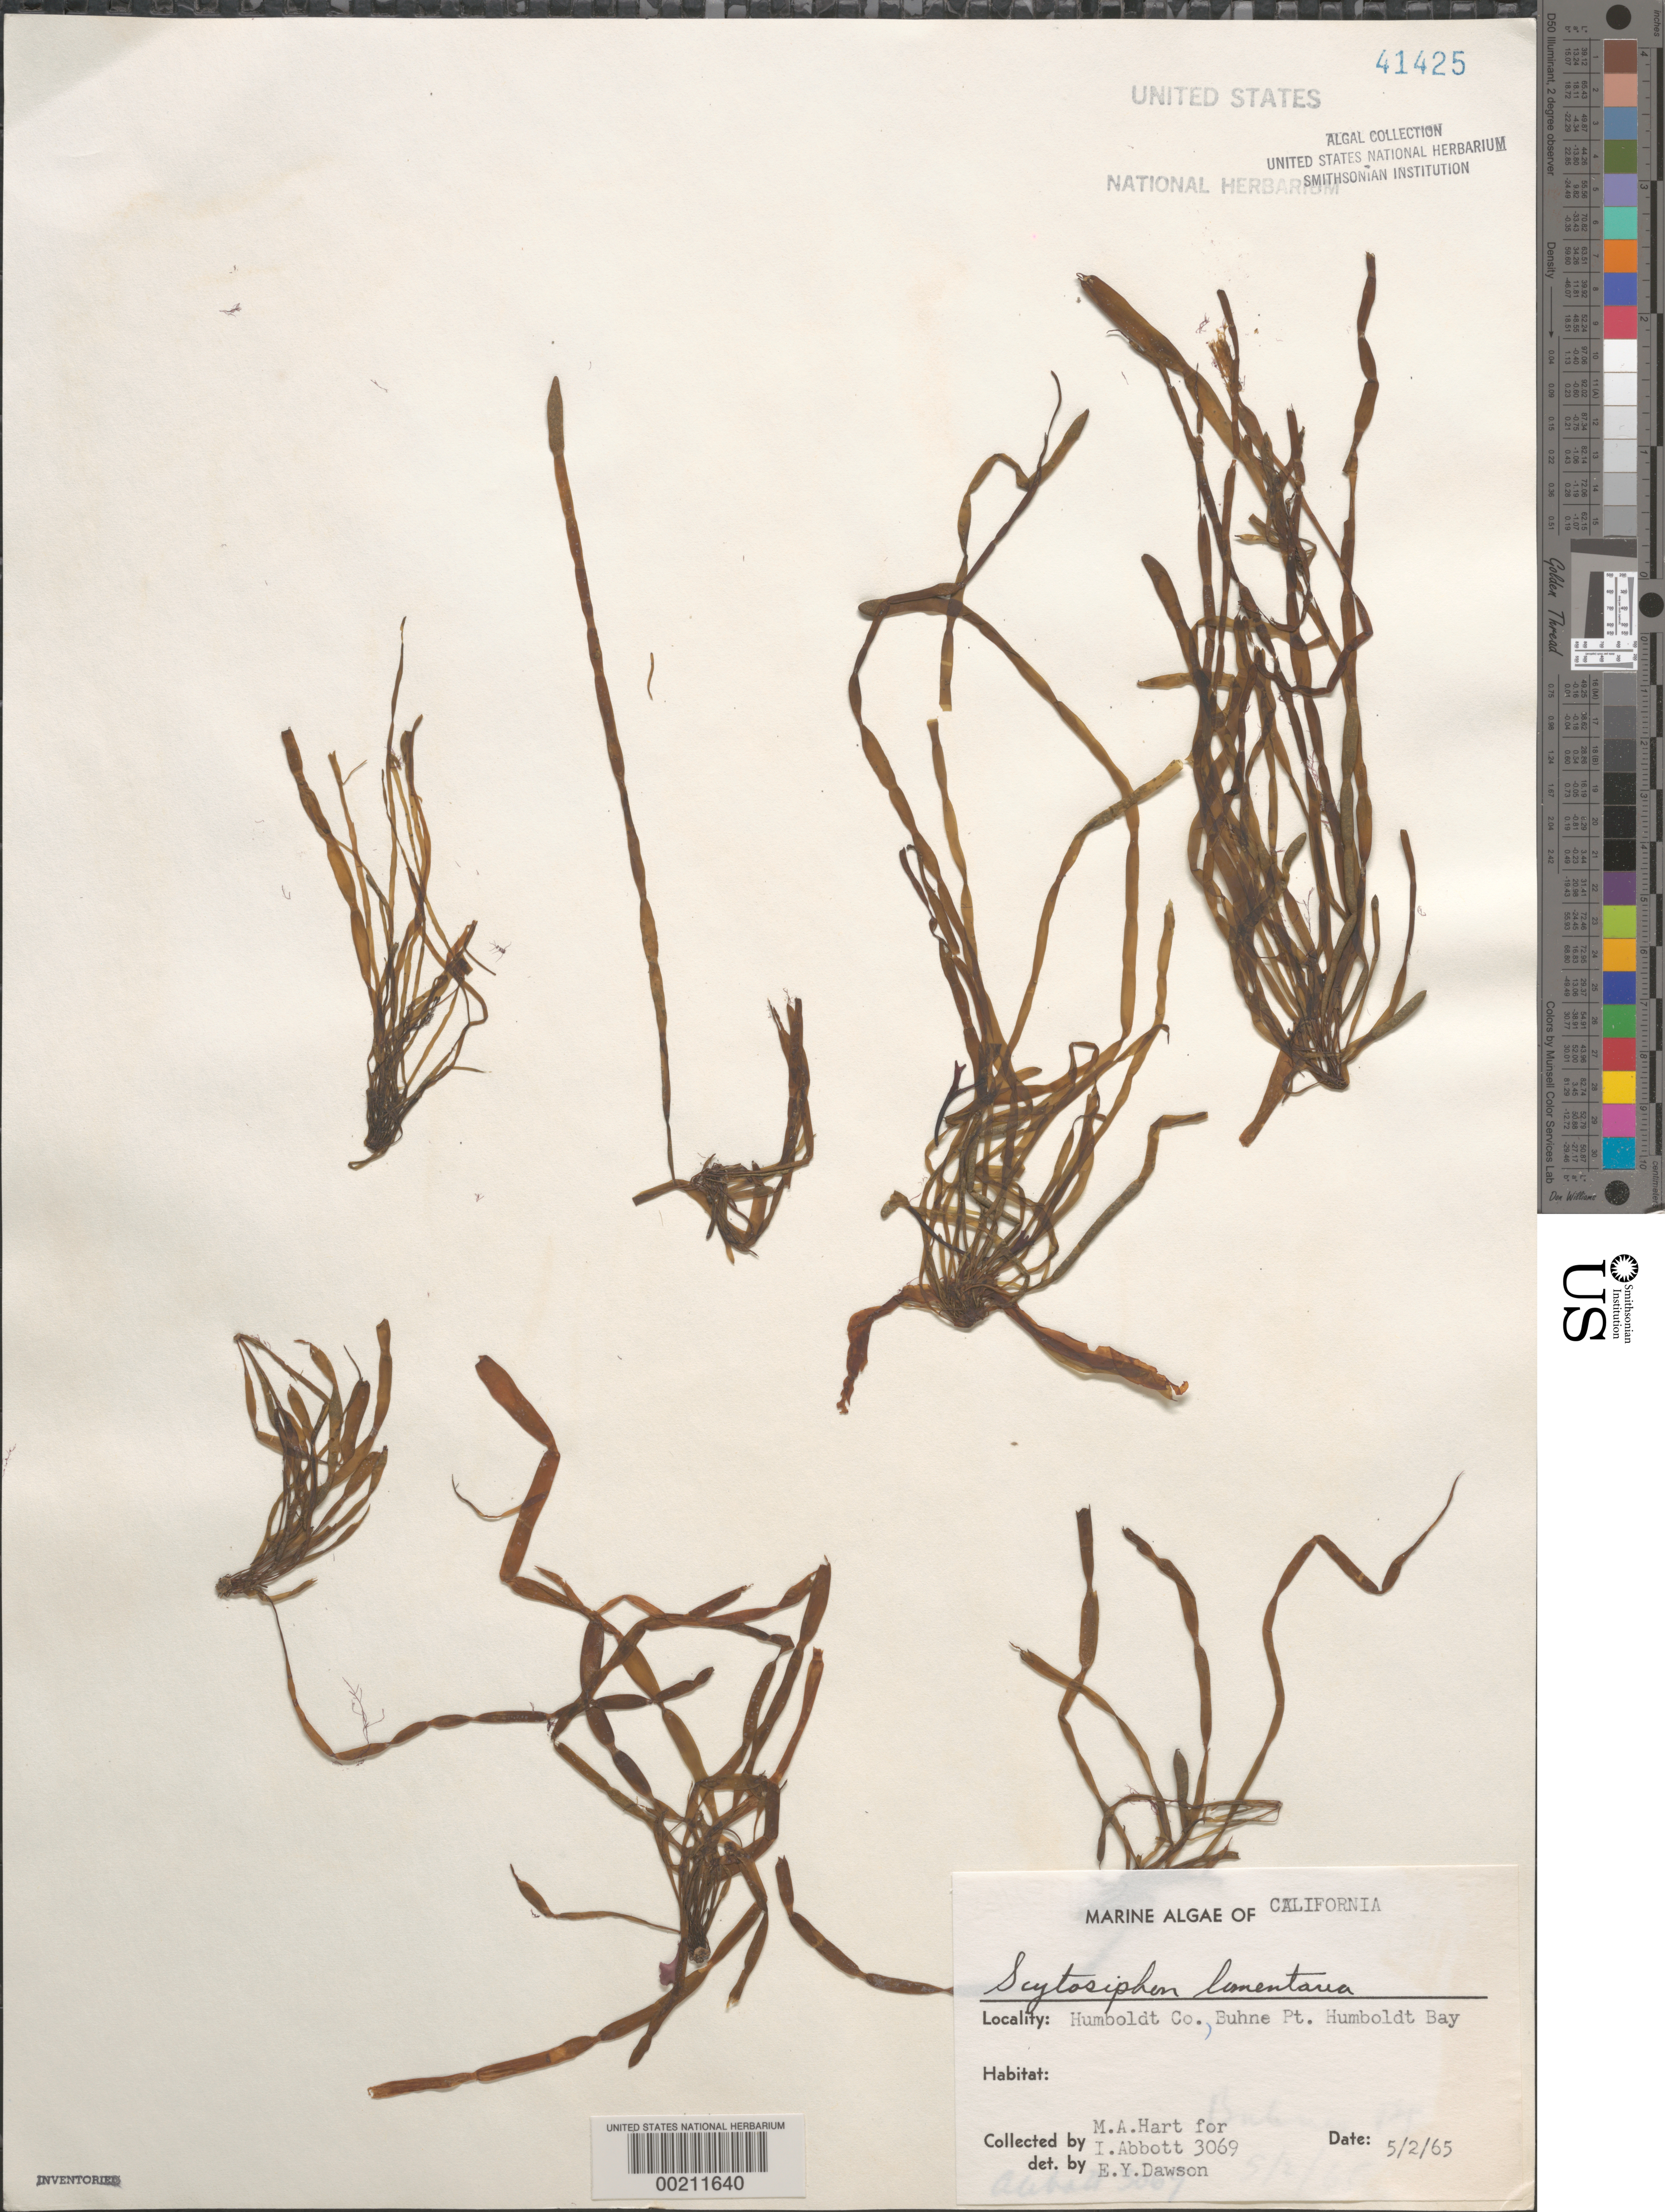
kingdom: Chromista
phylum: Ochrophyta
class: Phaeophyceae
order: Scytosiphonales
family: Scytosiphonaceae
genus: Scytosiphon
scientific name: Scytosiphon lomentaria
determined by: Dawson, E. Y.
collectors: M. A. Hart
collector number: IAA 3069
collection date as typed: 02 May 1965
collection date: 1965-05-02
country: United States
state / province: California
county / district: Humboldt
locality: Buhne Point, Humboldt Bay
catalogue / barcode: US 41425